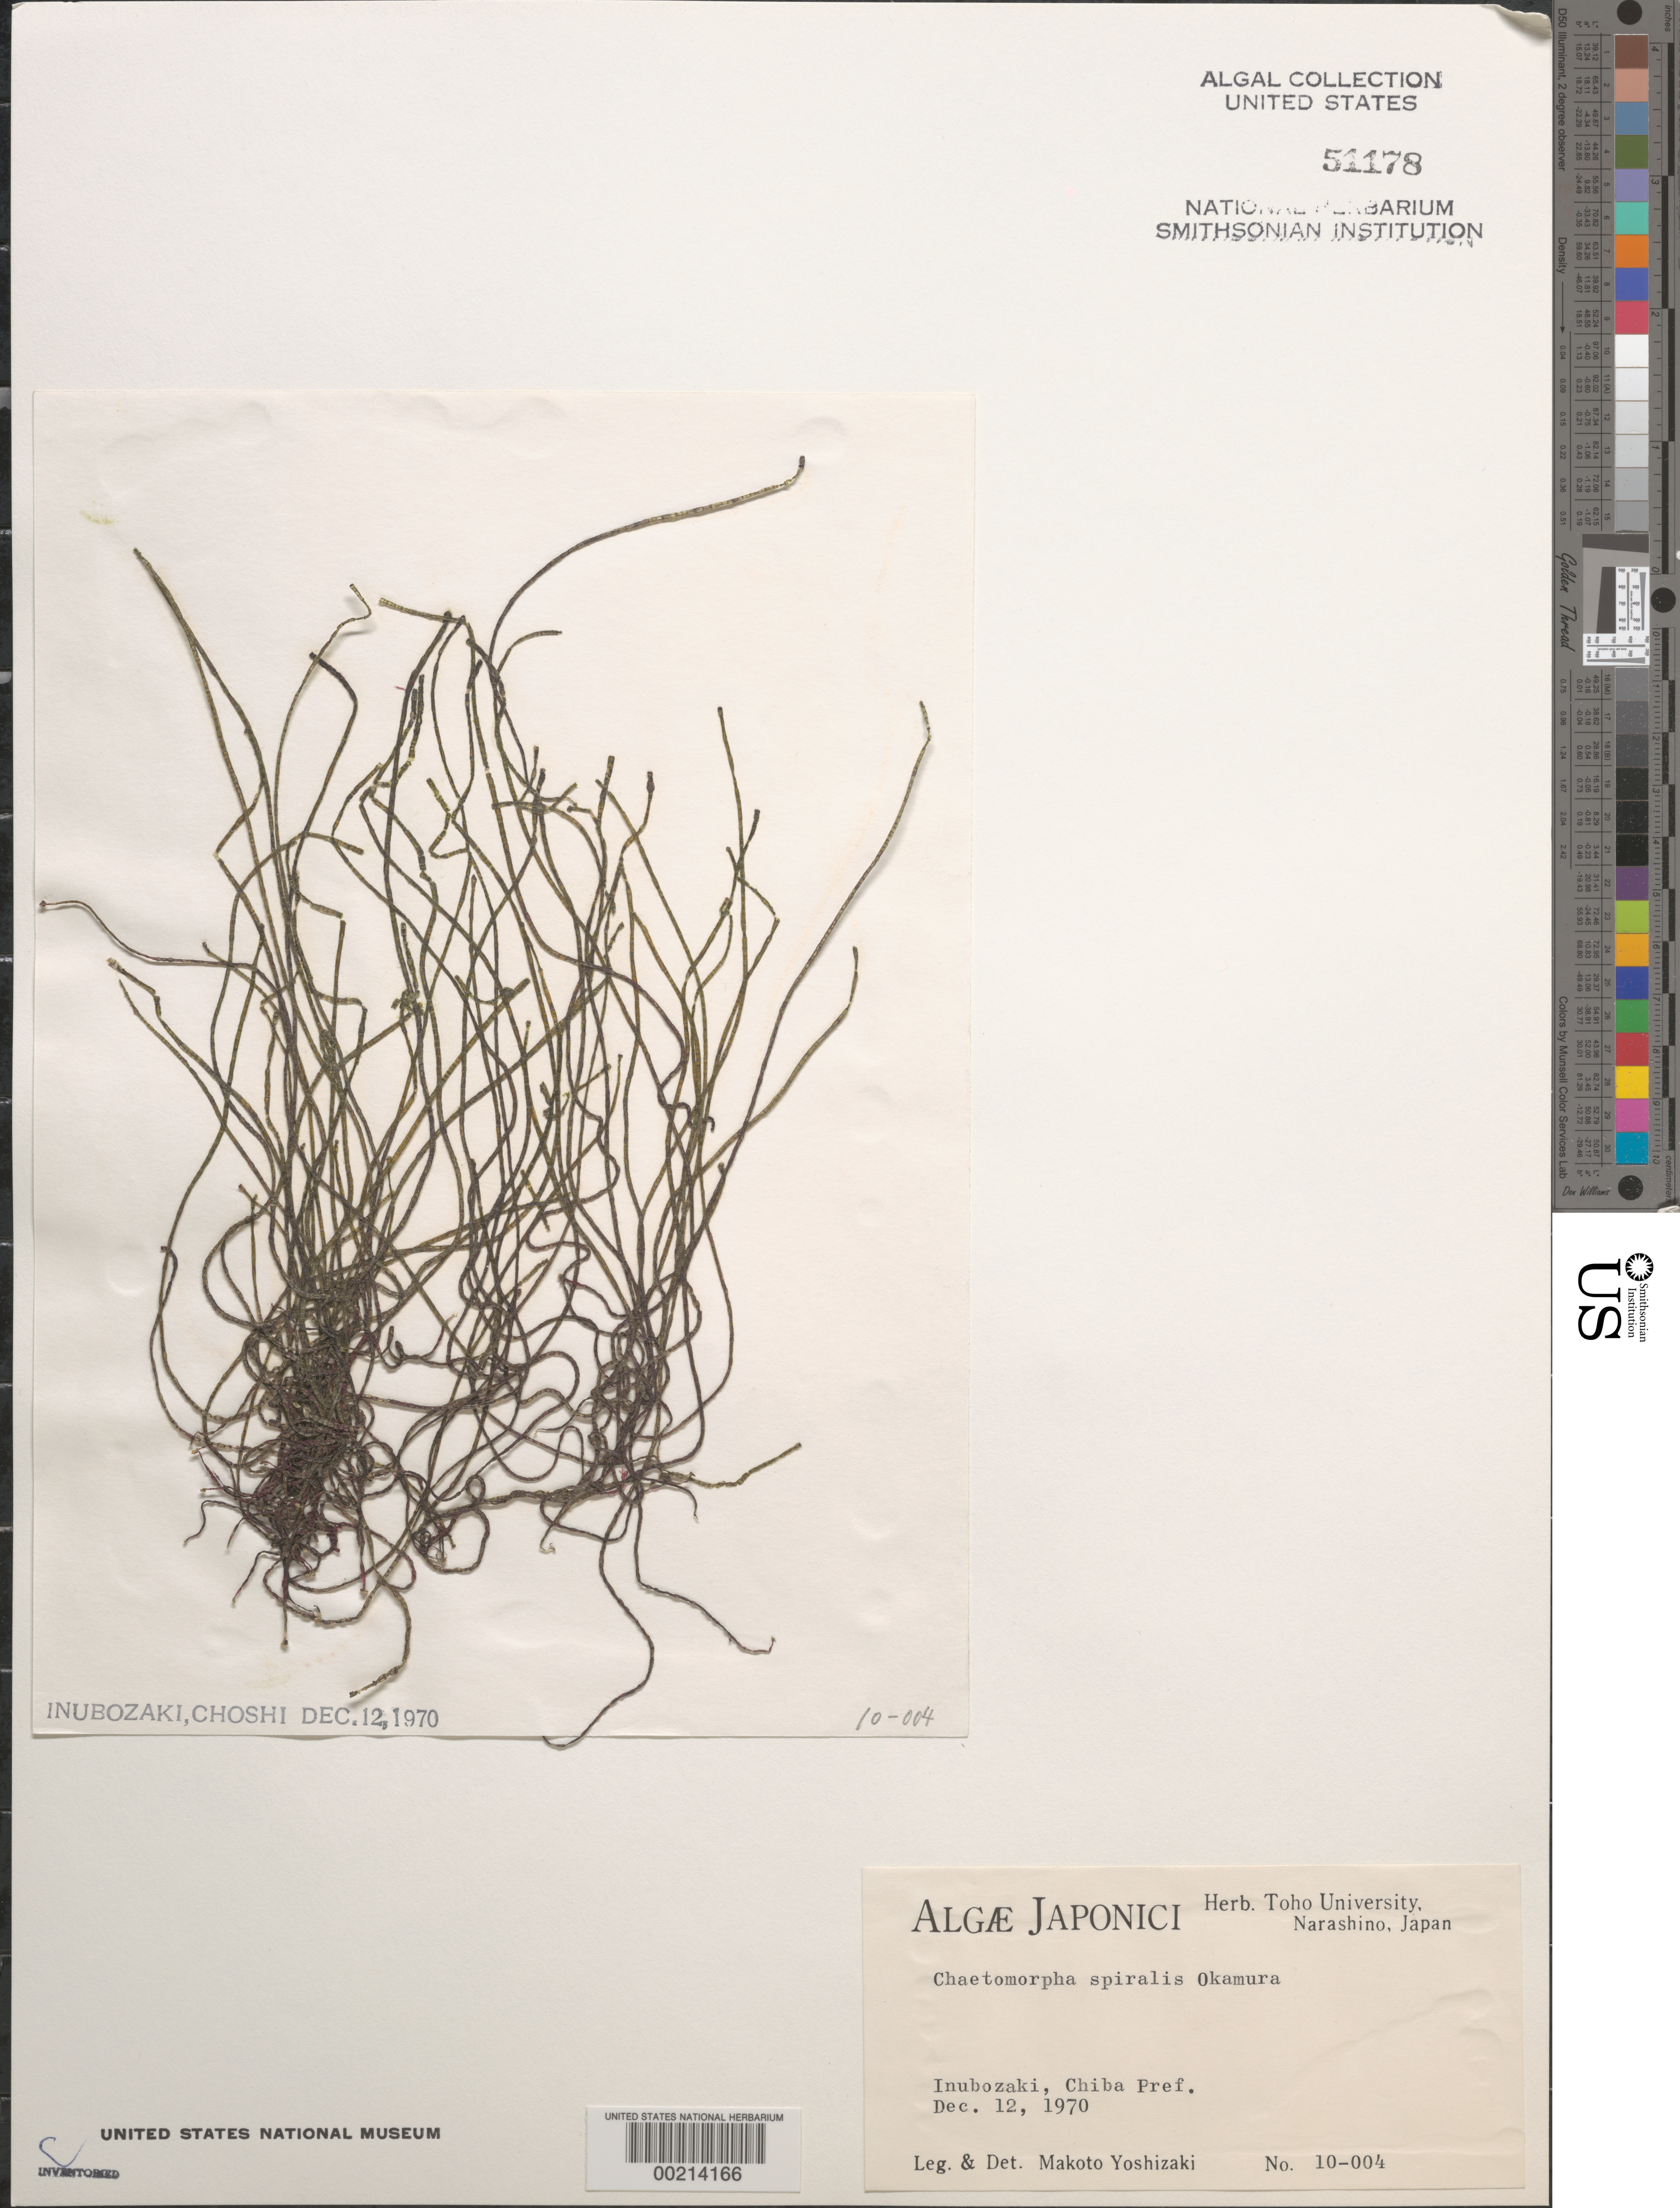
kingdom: Plantae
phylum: Chlorophyta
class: Ulvophyceae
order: Cladophorales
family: Cladophoraceae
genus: Chaetomorpha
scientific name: Chaetomorpha spiralis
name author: Okamura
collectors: M. Yoshizaki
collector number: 10-004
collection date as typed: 12 Dec 1970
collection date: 1970-12-12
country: Japan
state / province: Tiba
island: Honshu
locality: Inubozaki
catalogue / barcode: US 51178